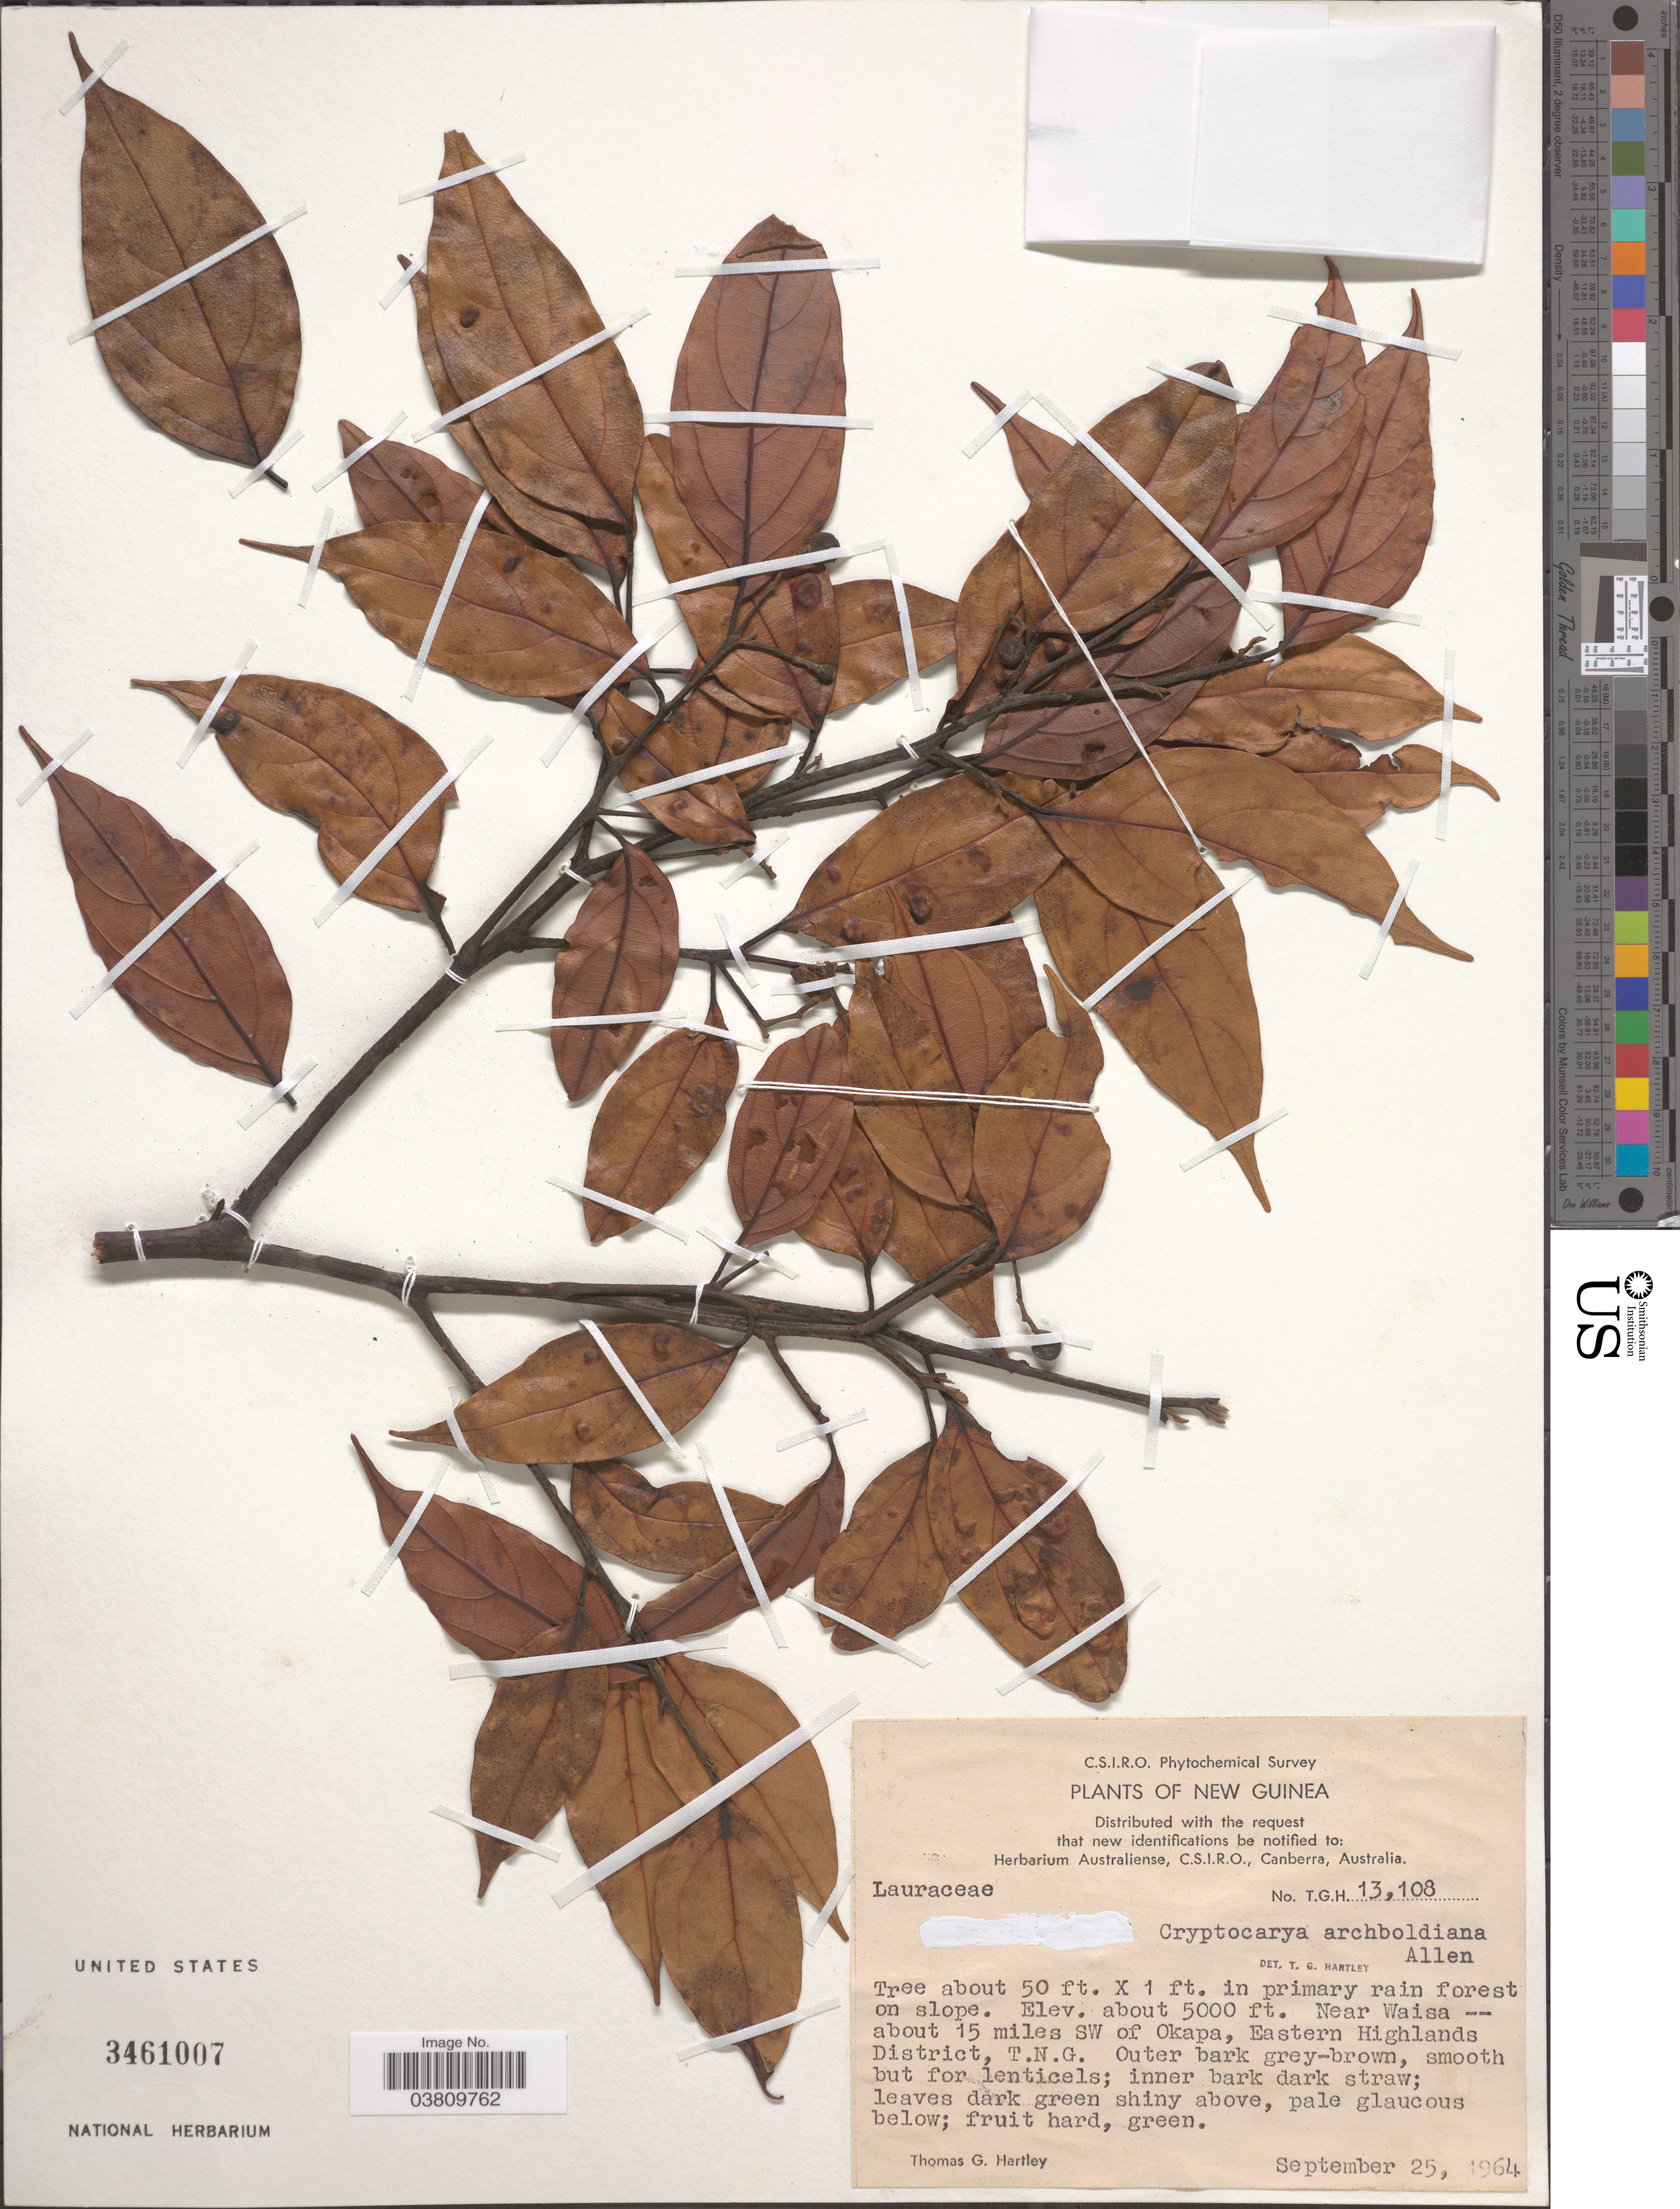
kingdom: Plantae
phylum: Tracheophyta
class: Magnoliopsida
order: Laurales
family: Lauraceae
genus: Cryptocarya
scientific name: Cryptocarya archboldiana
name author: C.K. Allen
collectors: T. G. Hartley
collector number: TGH 13108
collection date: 1964-09-25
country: Papua New Guinea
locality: New Guinea. Near Waisa- about 15 miles SW of Okapa, Eastern Highlands District, T.N.G.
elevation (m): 1524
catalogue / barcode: US 3461007